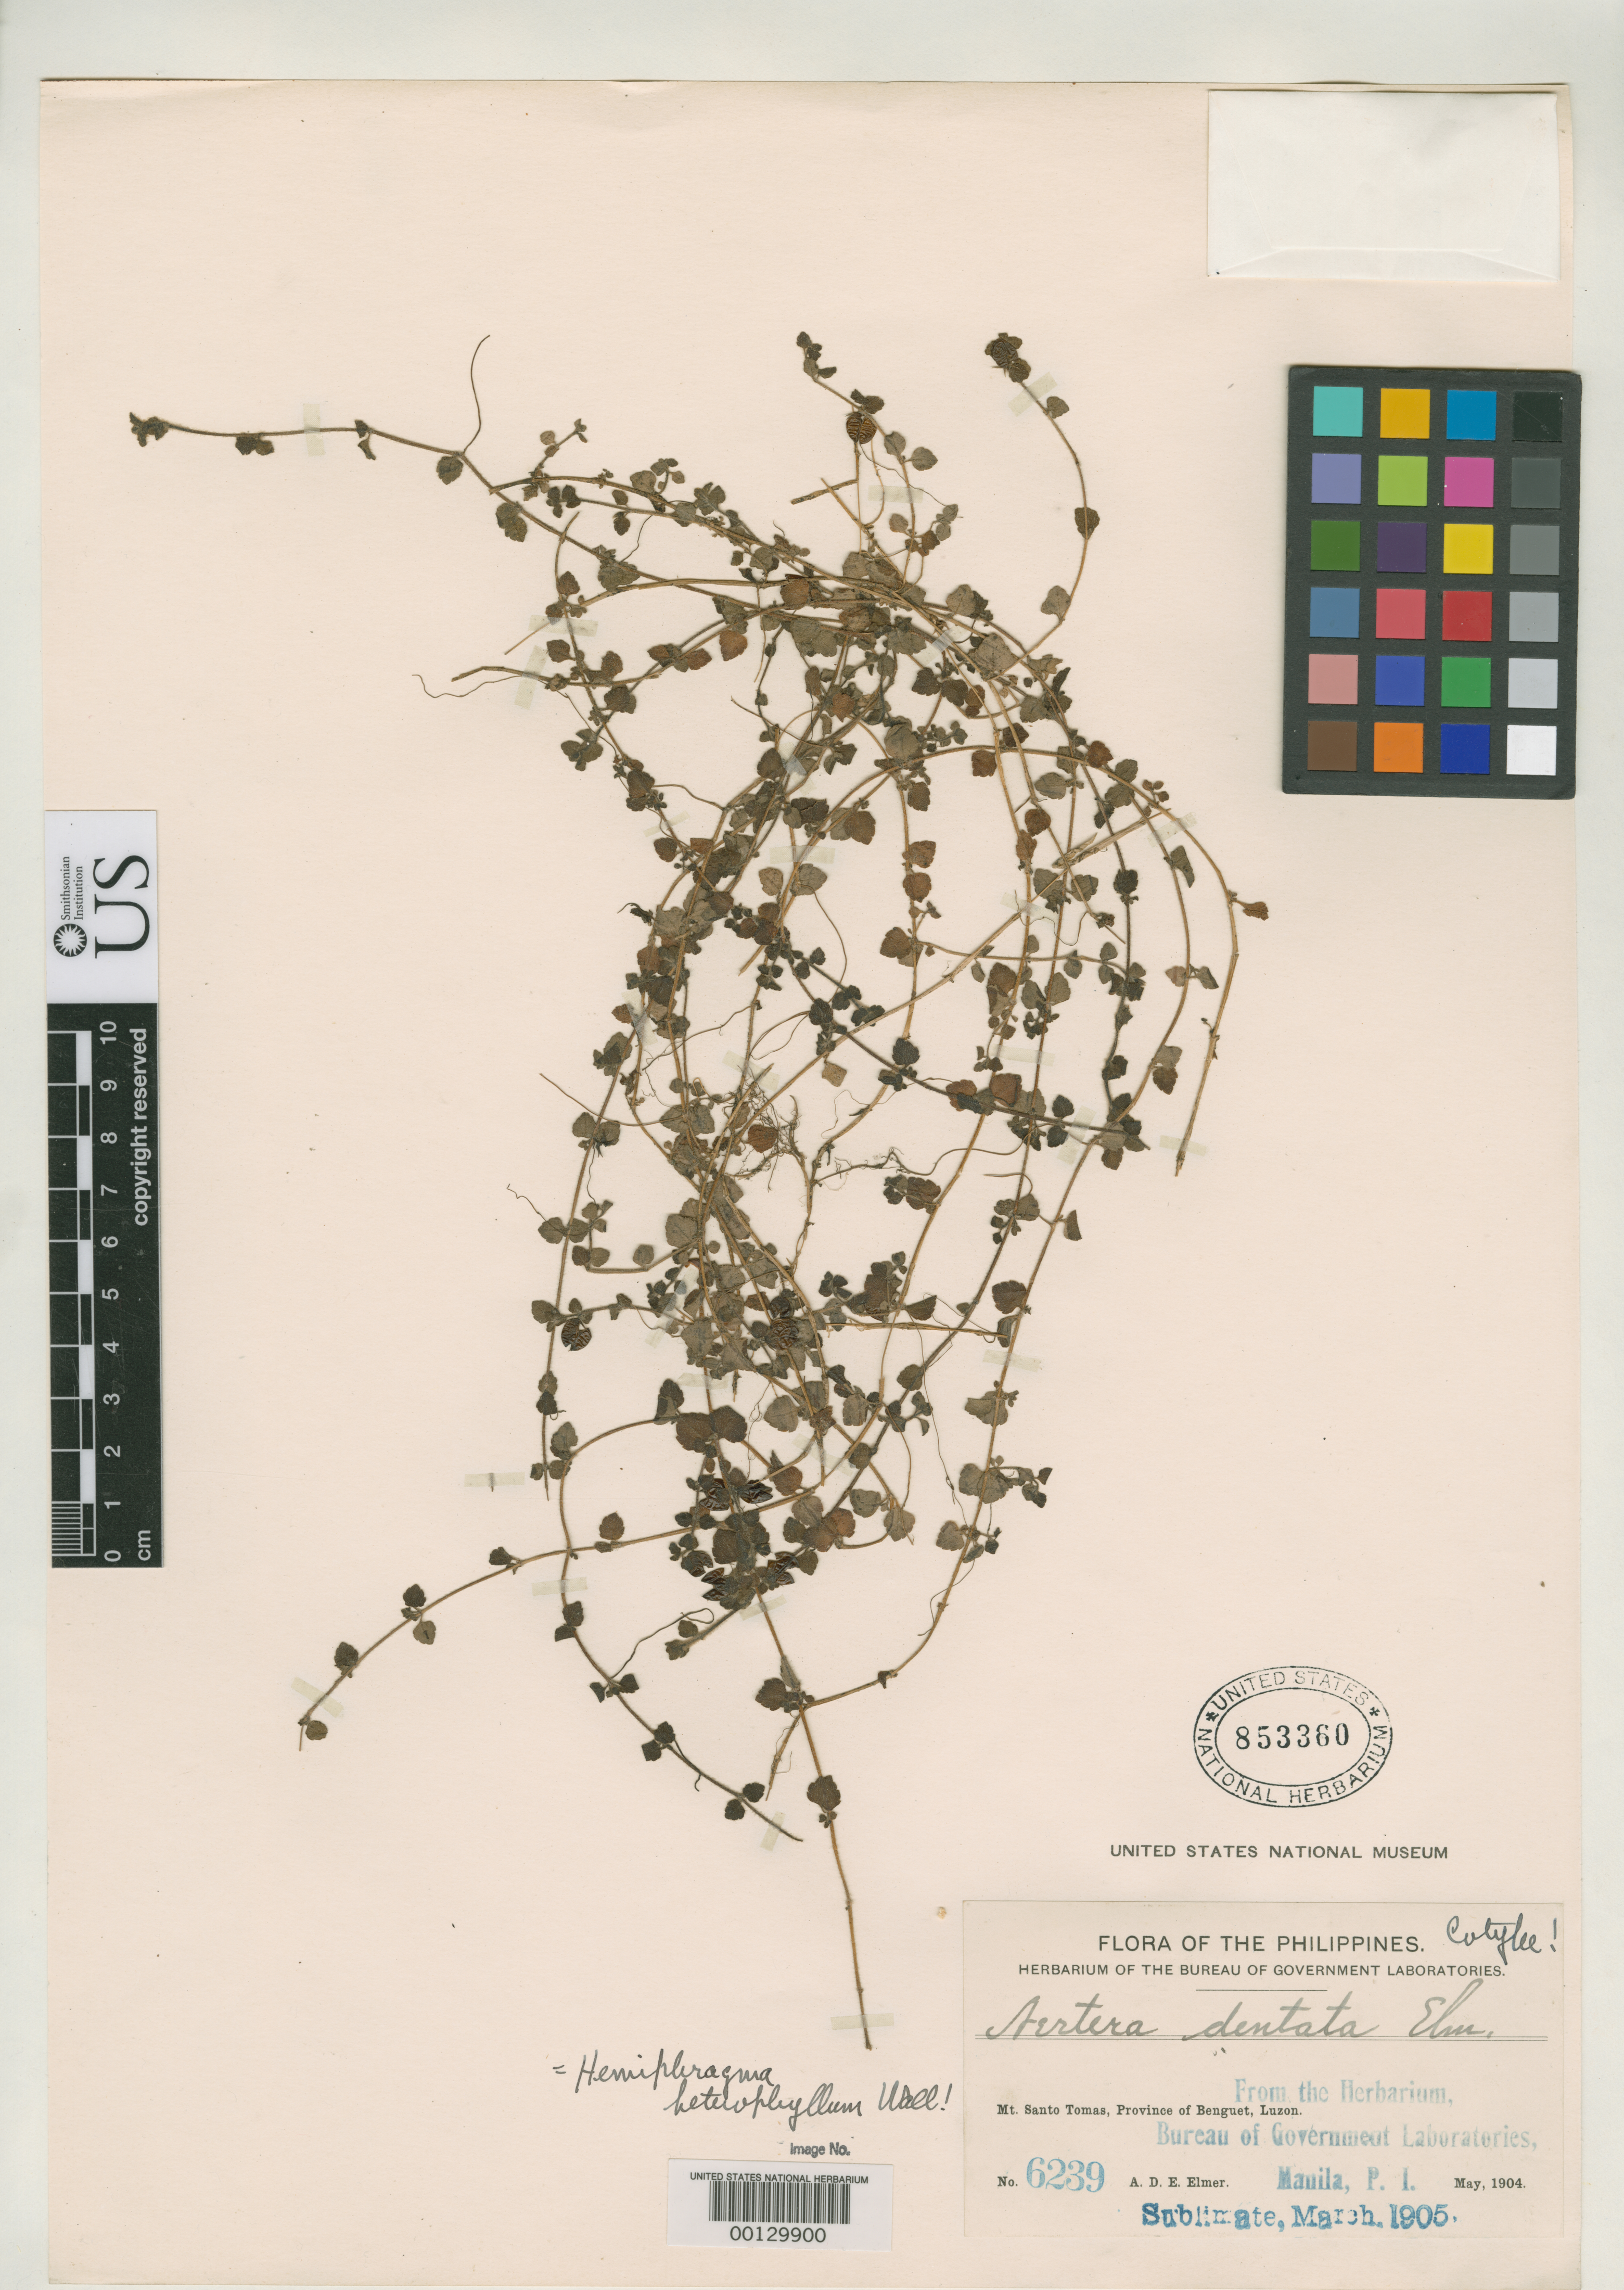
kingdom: Plantae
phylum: Tracheophyta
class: Magnoliopsida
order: Gentianales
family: Rubiaceae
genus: Nertera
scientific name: Nertera dentata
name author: Elmer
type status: Isotype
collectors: A. D. E. Elmer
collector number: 6239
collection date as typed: May 1904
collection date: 1904-05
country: Philippines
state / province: Cordillera (Administrative Region)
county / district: Benguet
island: Luzon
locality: Mt. Santo Tomas.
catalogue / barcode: US 853360